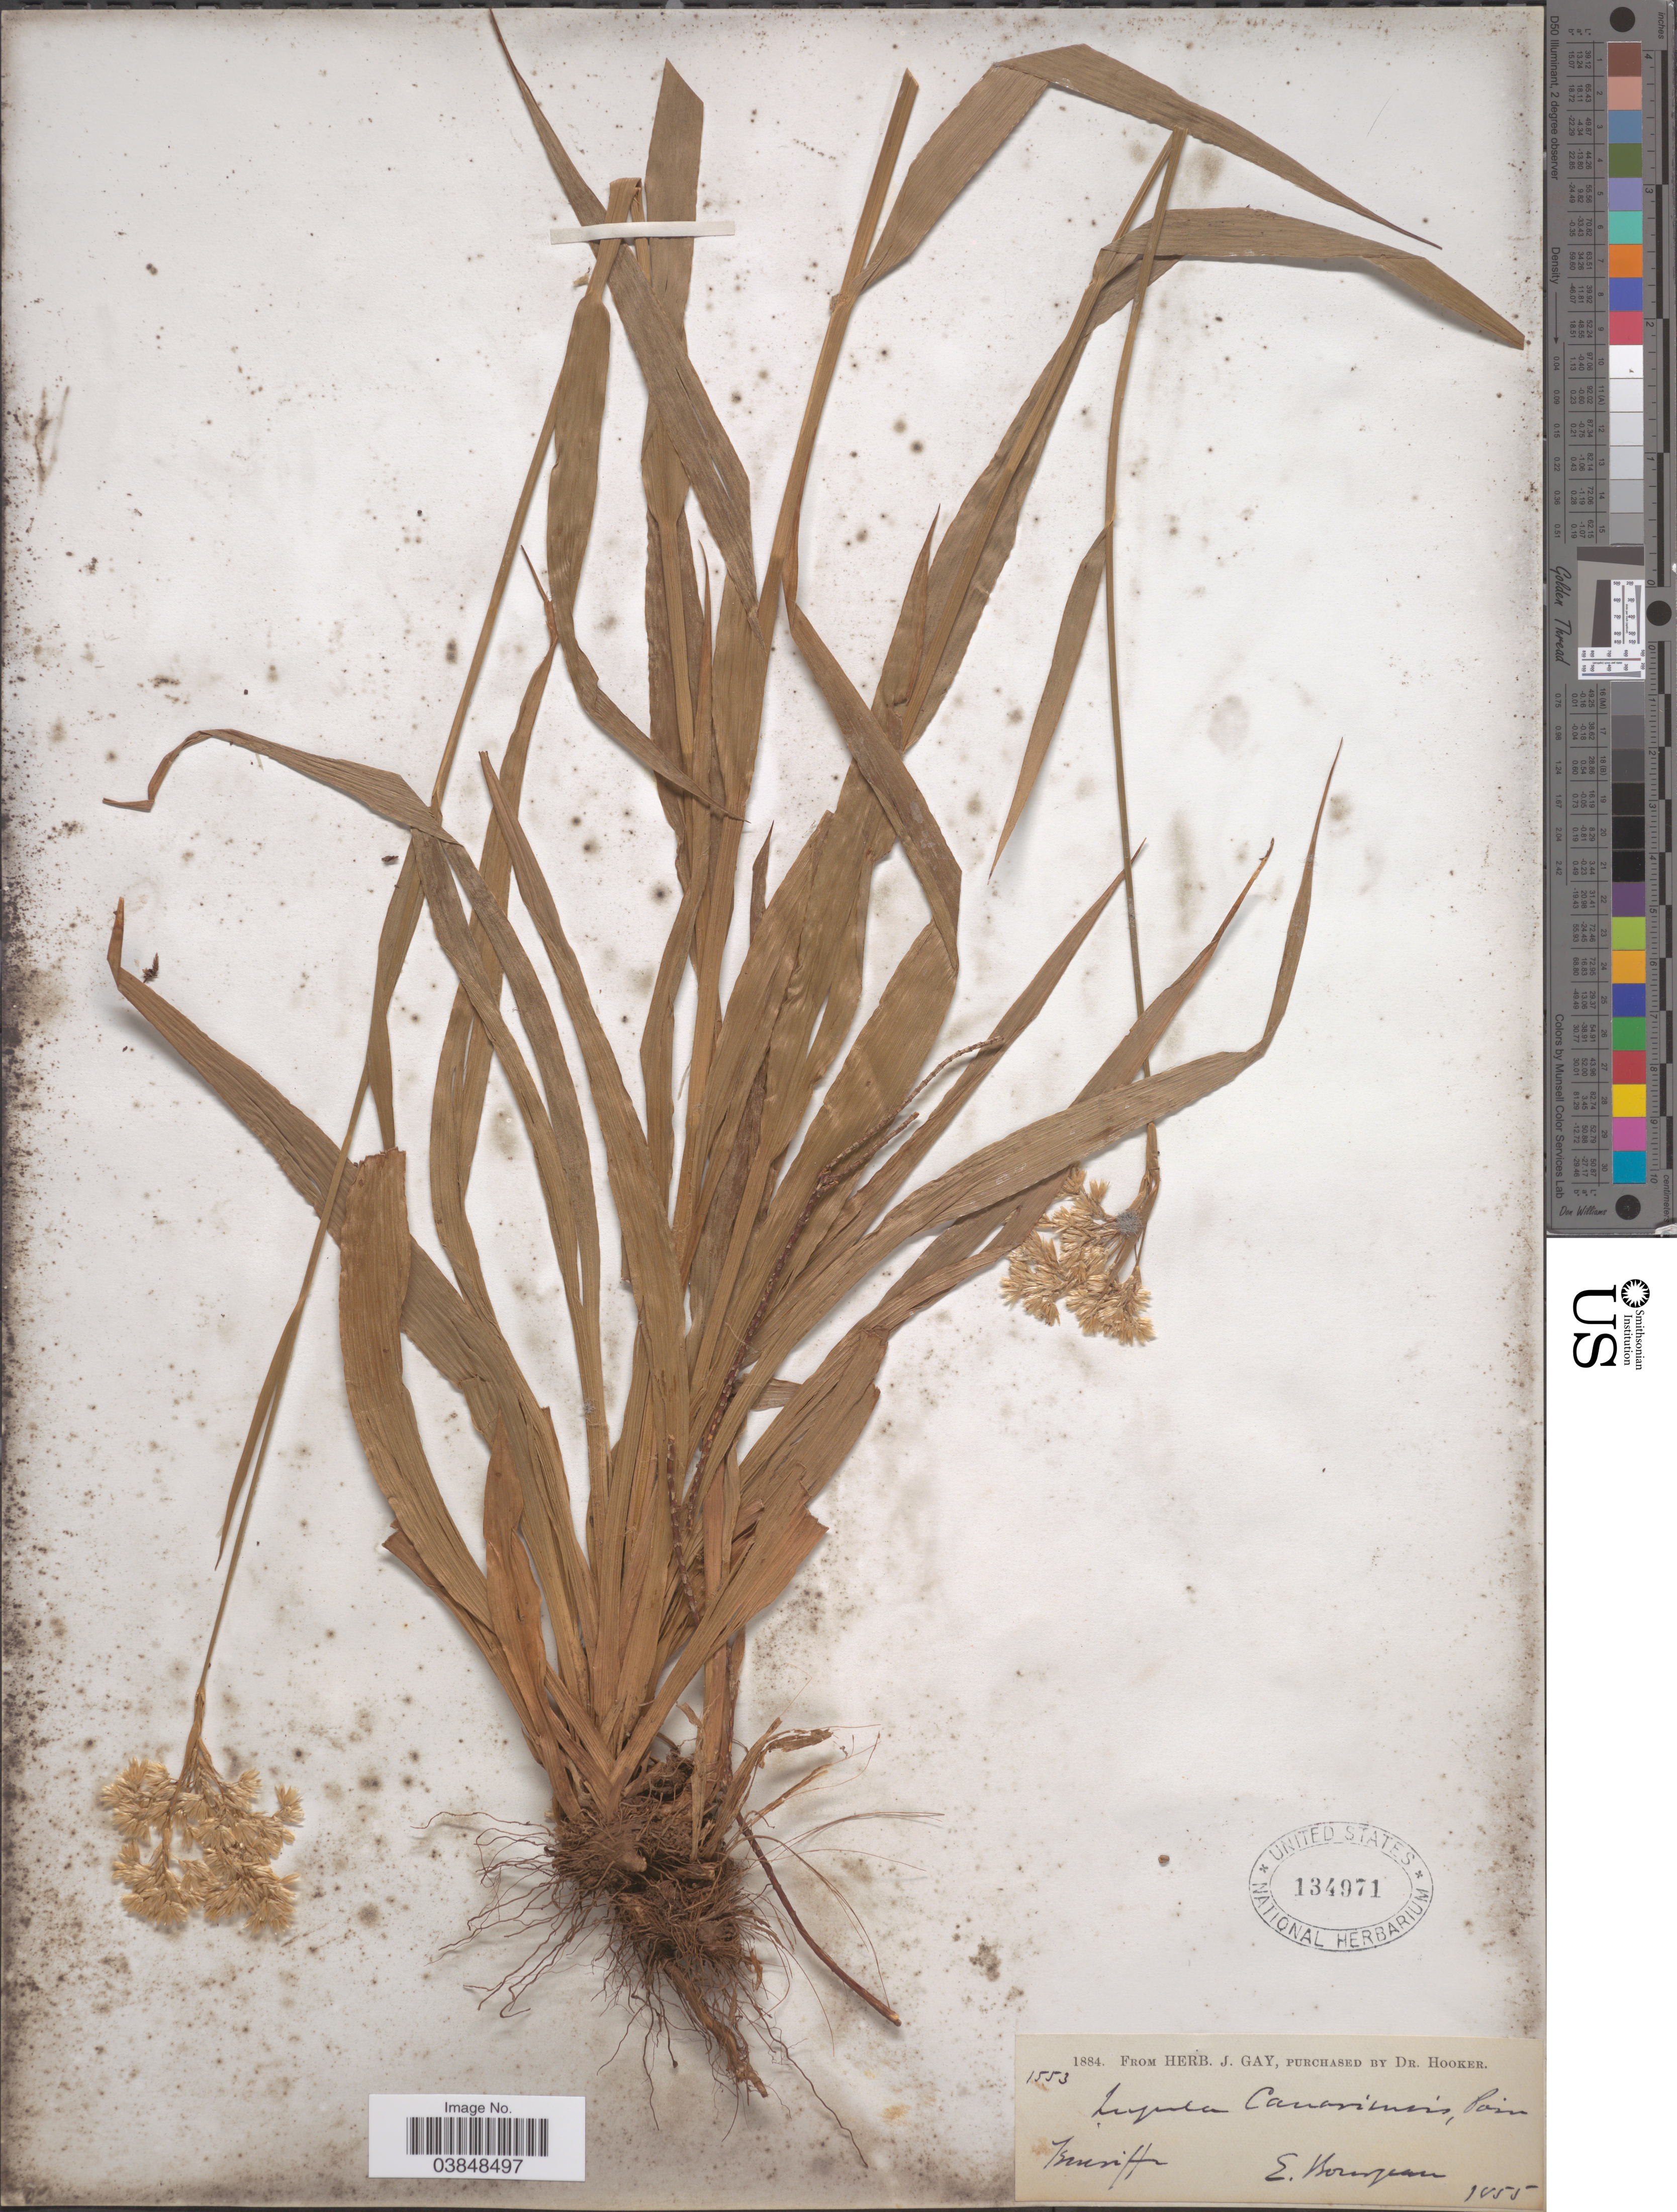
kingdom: Plantae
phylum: Tracheophyta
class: Liliopsida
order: Poales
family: Juncaceae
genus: Luzula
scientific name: Luzula canariensis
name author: Poir.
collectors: E. Bourgeau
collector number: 1553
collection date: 1855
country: Spain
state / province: Canarias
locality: Teneriffe.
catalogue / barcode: US 134971